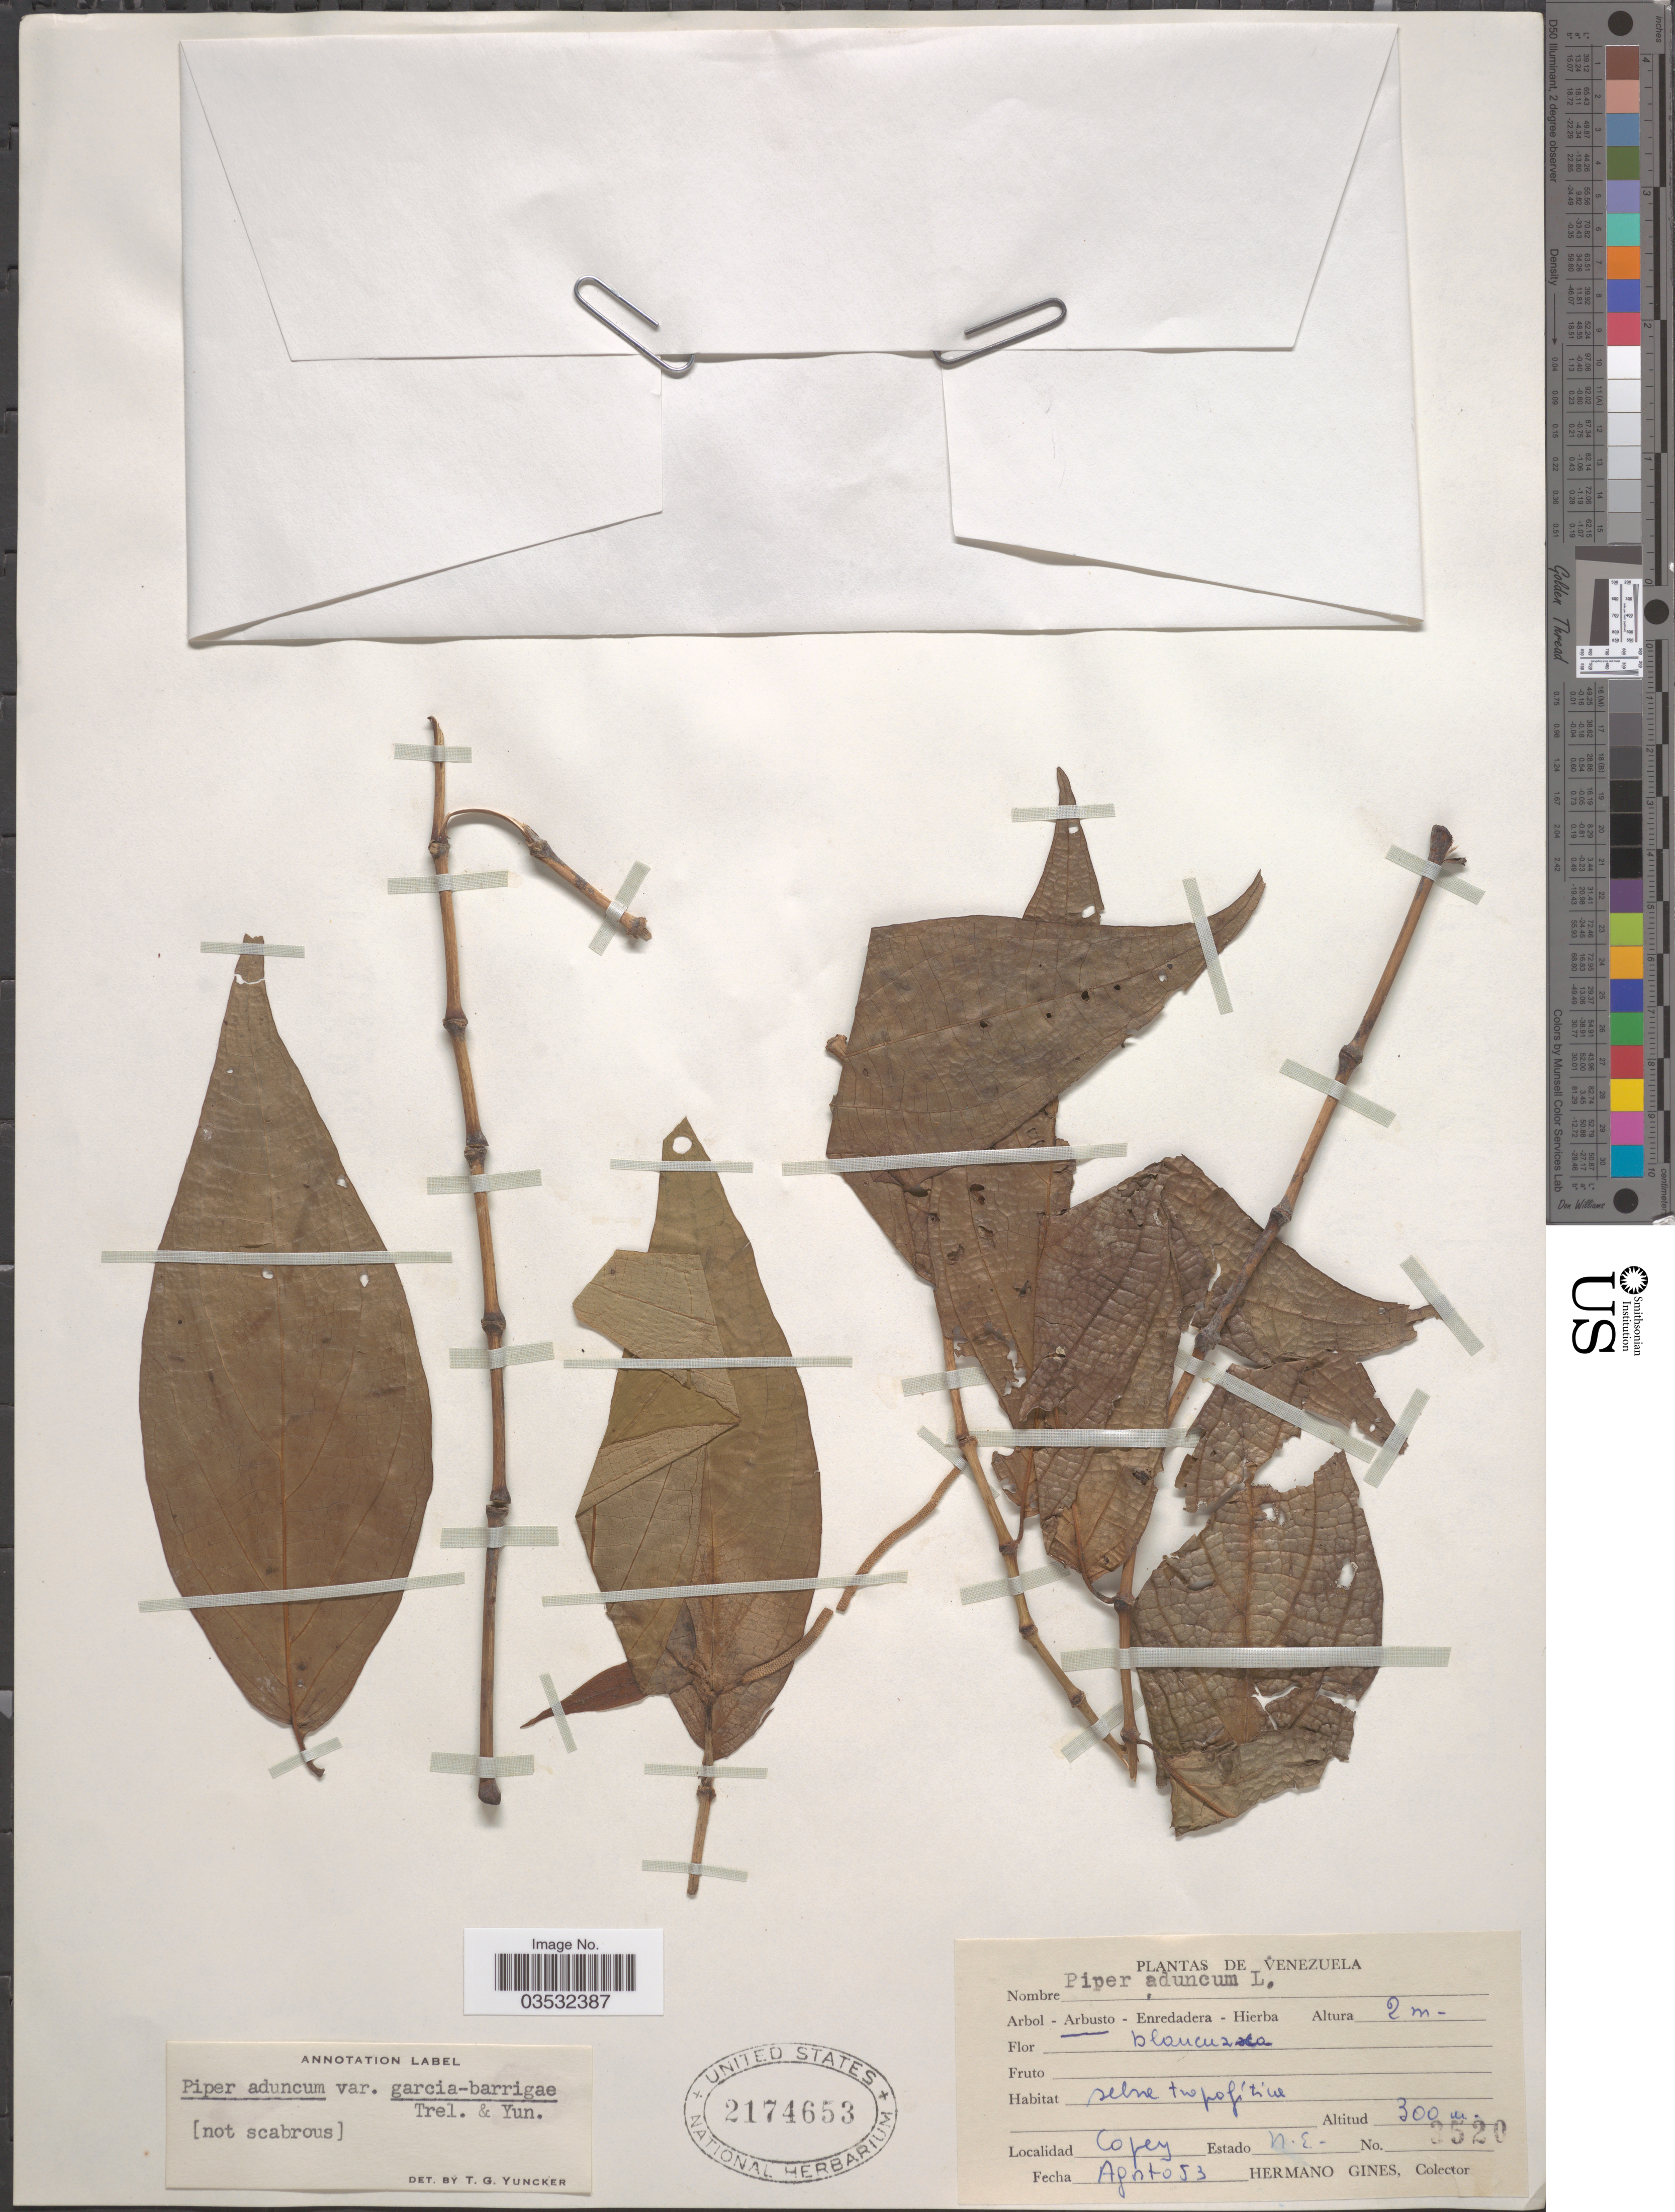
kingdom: Plantae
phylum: Tracheophyta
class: Magnoliopsida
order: Piperales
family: Piperaceae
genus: Piper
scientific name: Piper aduncum var. cordulatum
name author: L.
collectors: Bro. Gines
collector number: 3520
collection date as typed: Transcribed d/m/y: /8/53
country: Venezuela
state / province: Nueva Esparta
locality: Copey.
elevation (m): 300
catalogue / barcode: US 2174653